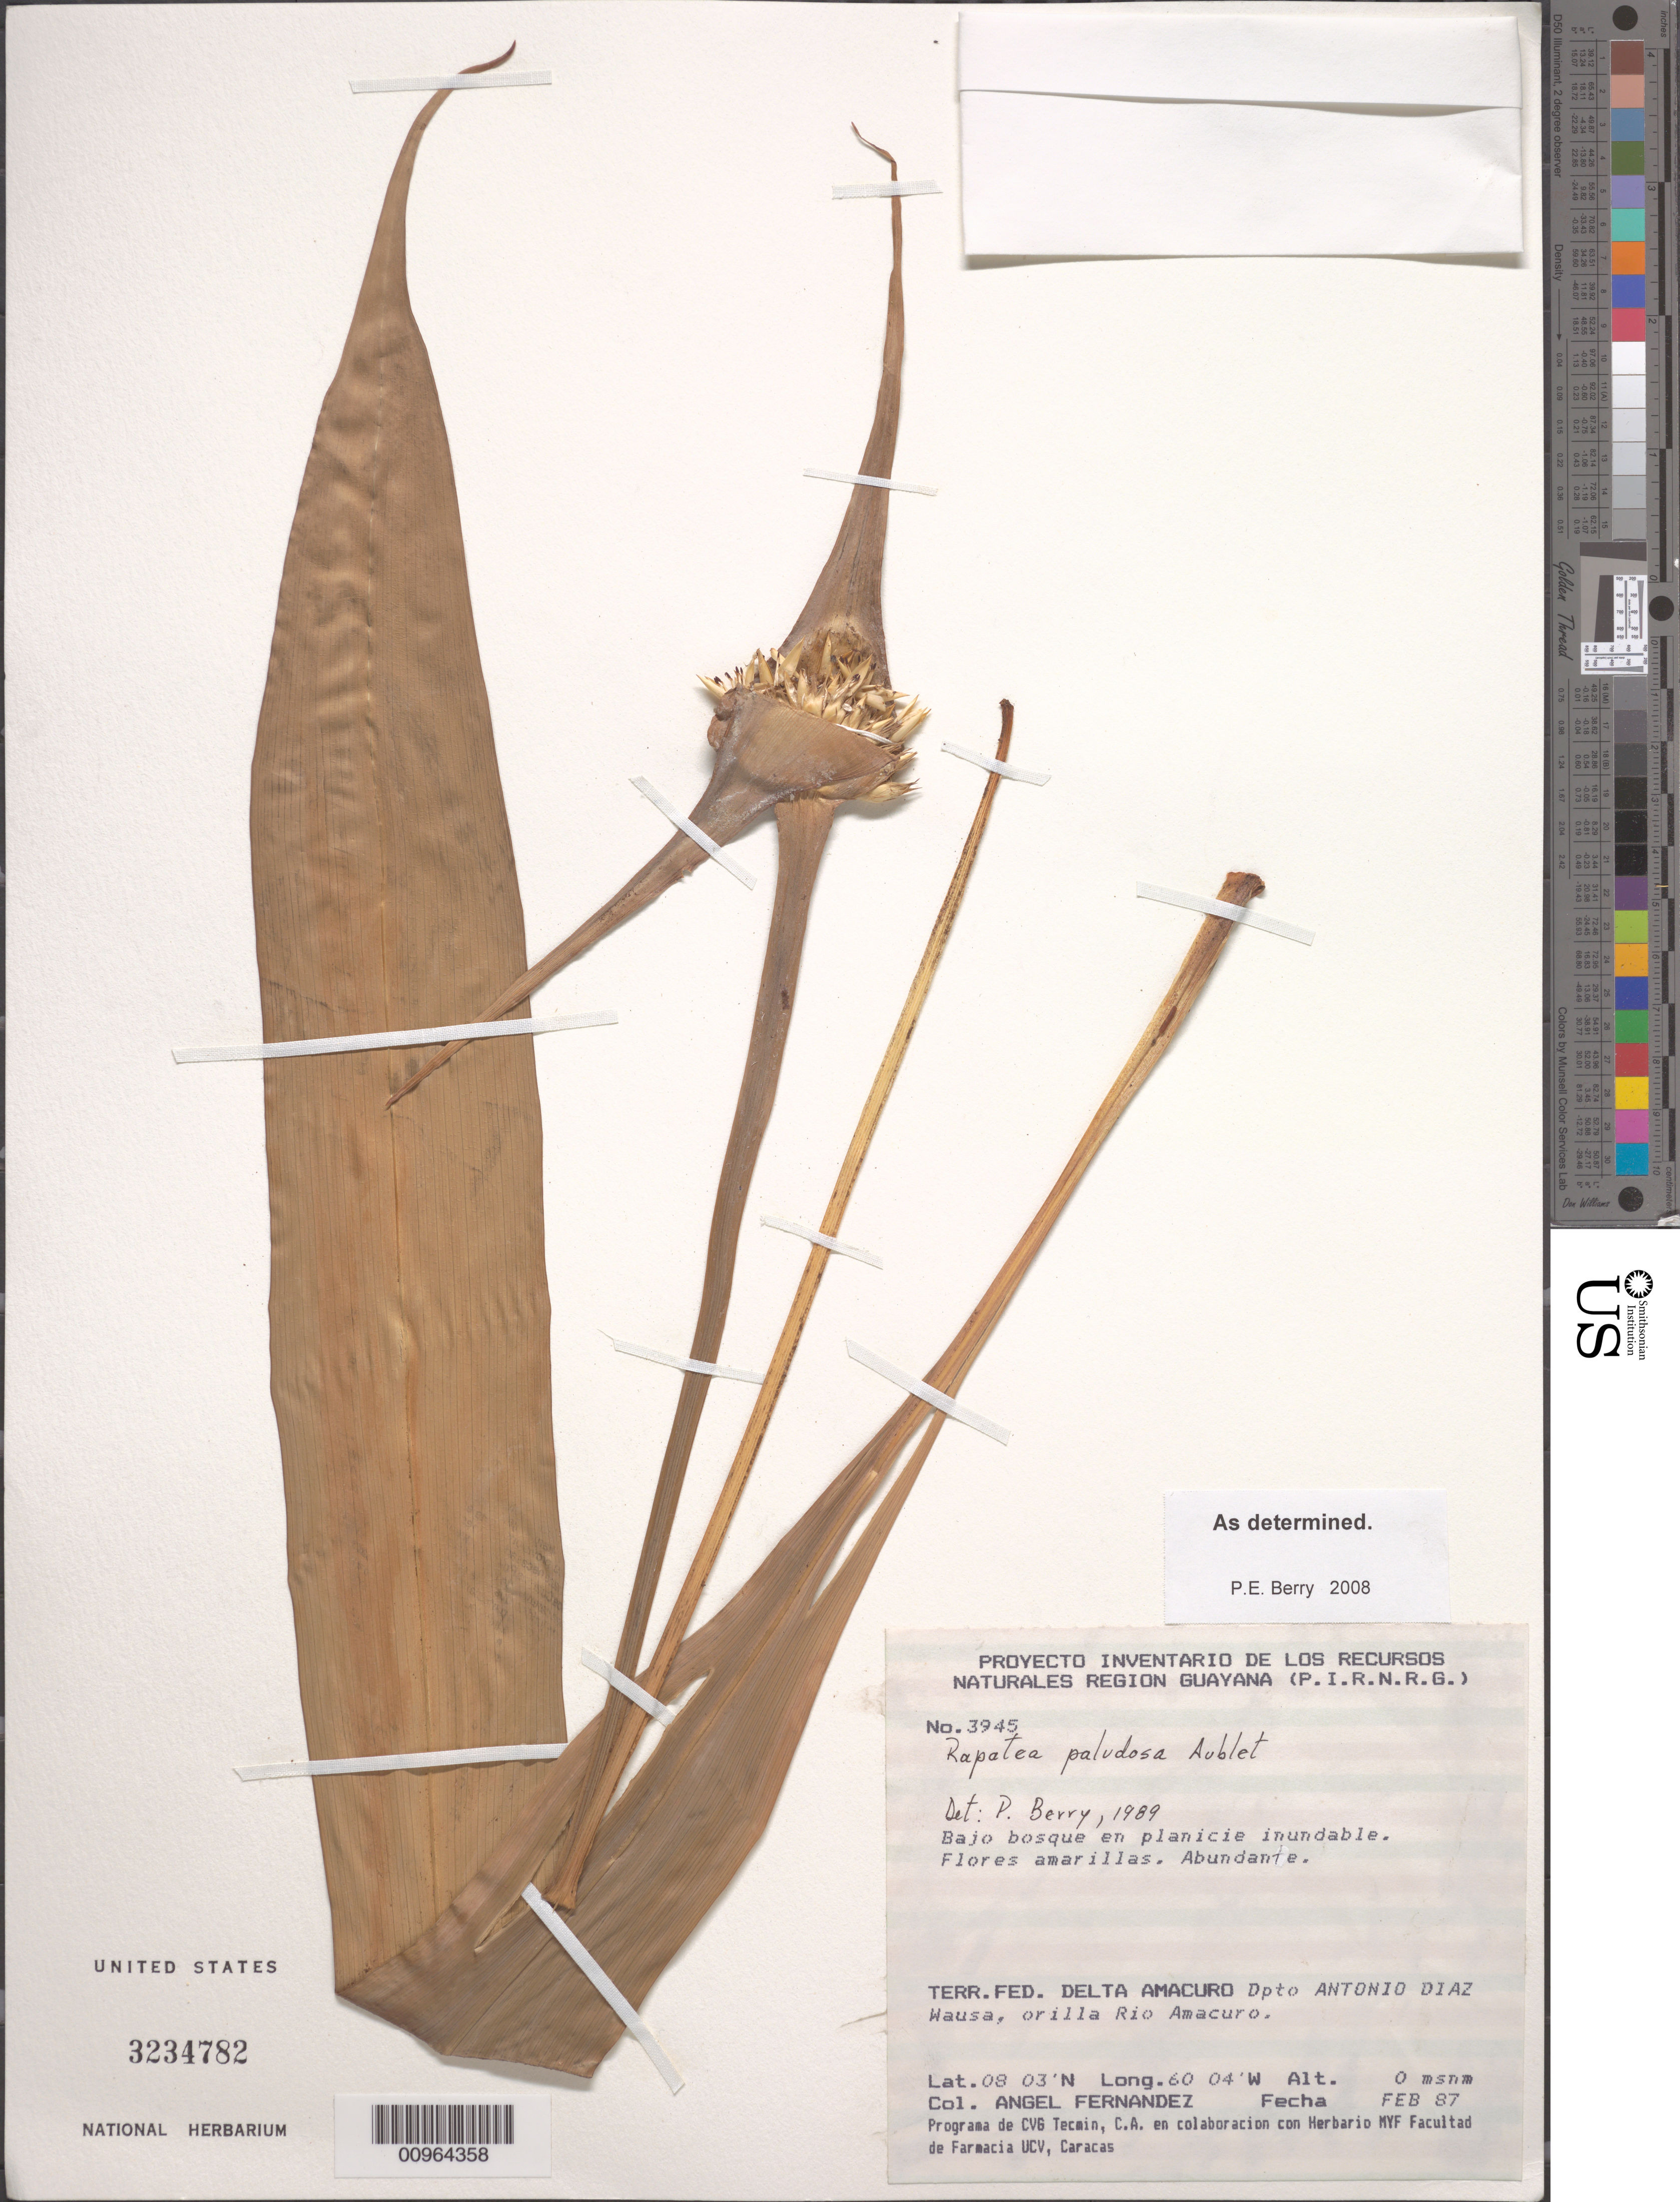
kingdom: Plantae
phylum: Tracheophyta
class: Liliopsida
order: Poales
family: Rapateaceae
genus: Rapatea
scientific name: Rapatea paludosa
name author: Aubl.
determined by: Berry, P. E., (WIS), University of Wisconsin - Madison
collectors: A. Fernández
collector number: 3945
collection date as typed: Feb-87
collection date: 1987-02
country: Venezuela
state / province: Delta Amacuro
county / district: Antonio Díaz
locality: Wausa, Río Amacuro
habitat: Bajo bosque en planicie inundable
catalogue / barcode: US 3234782